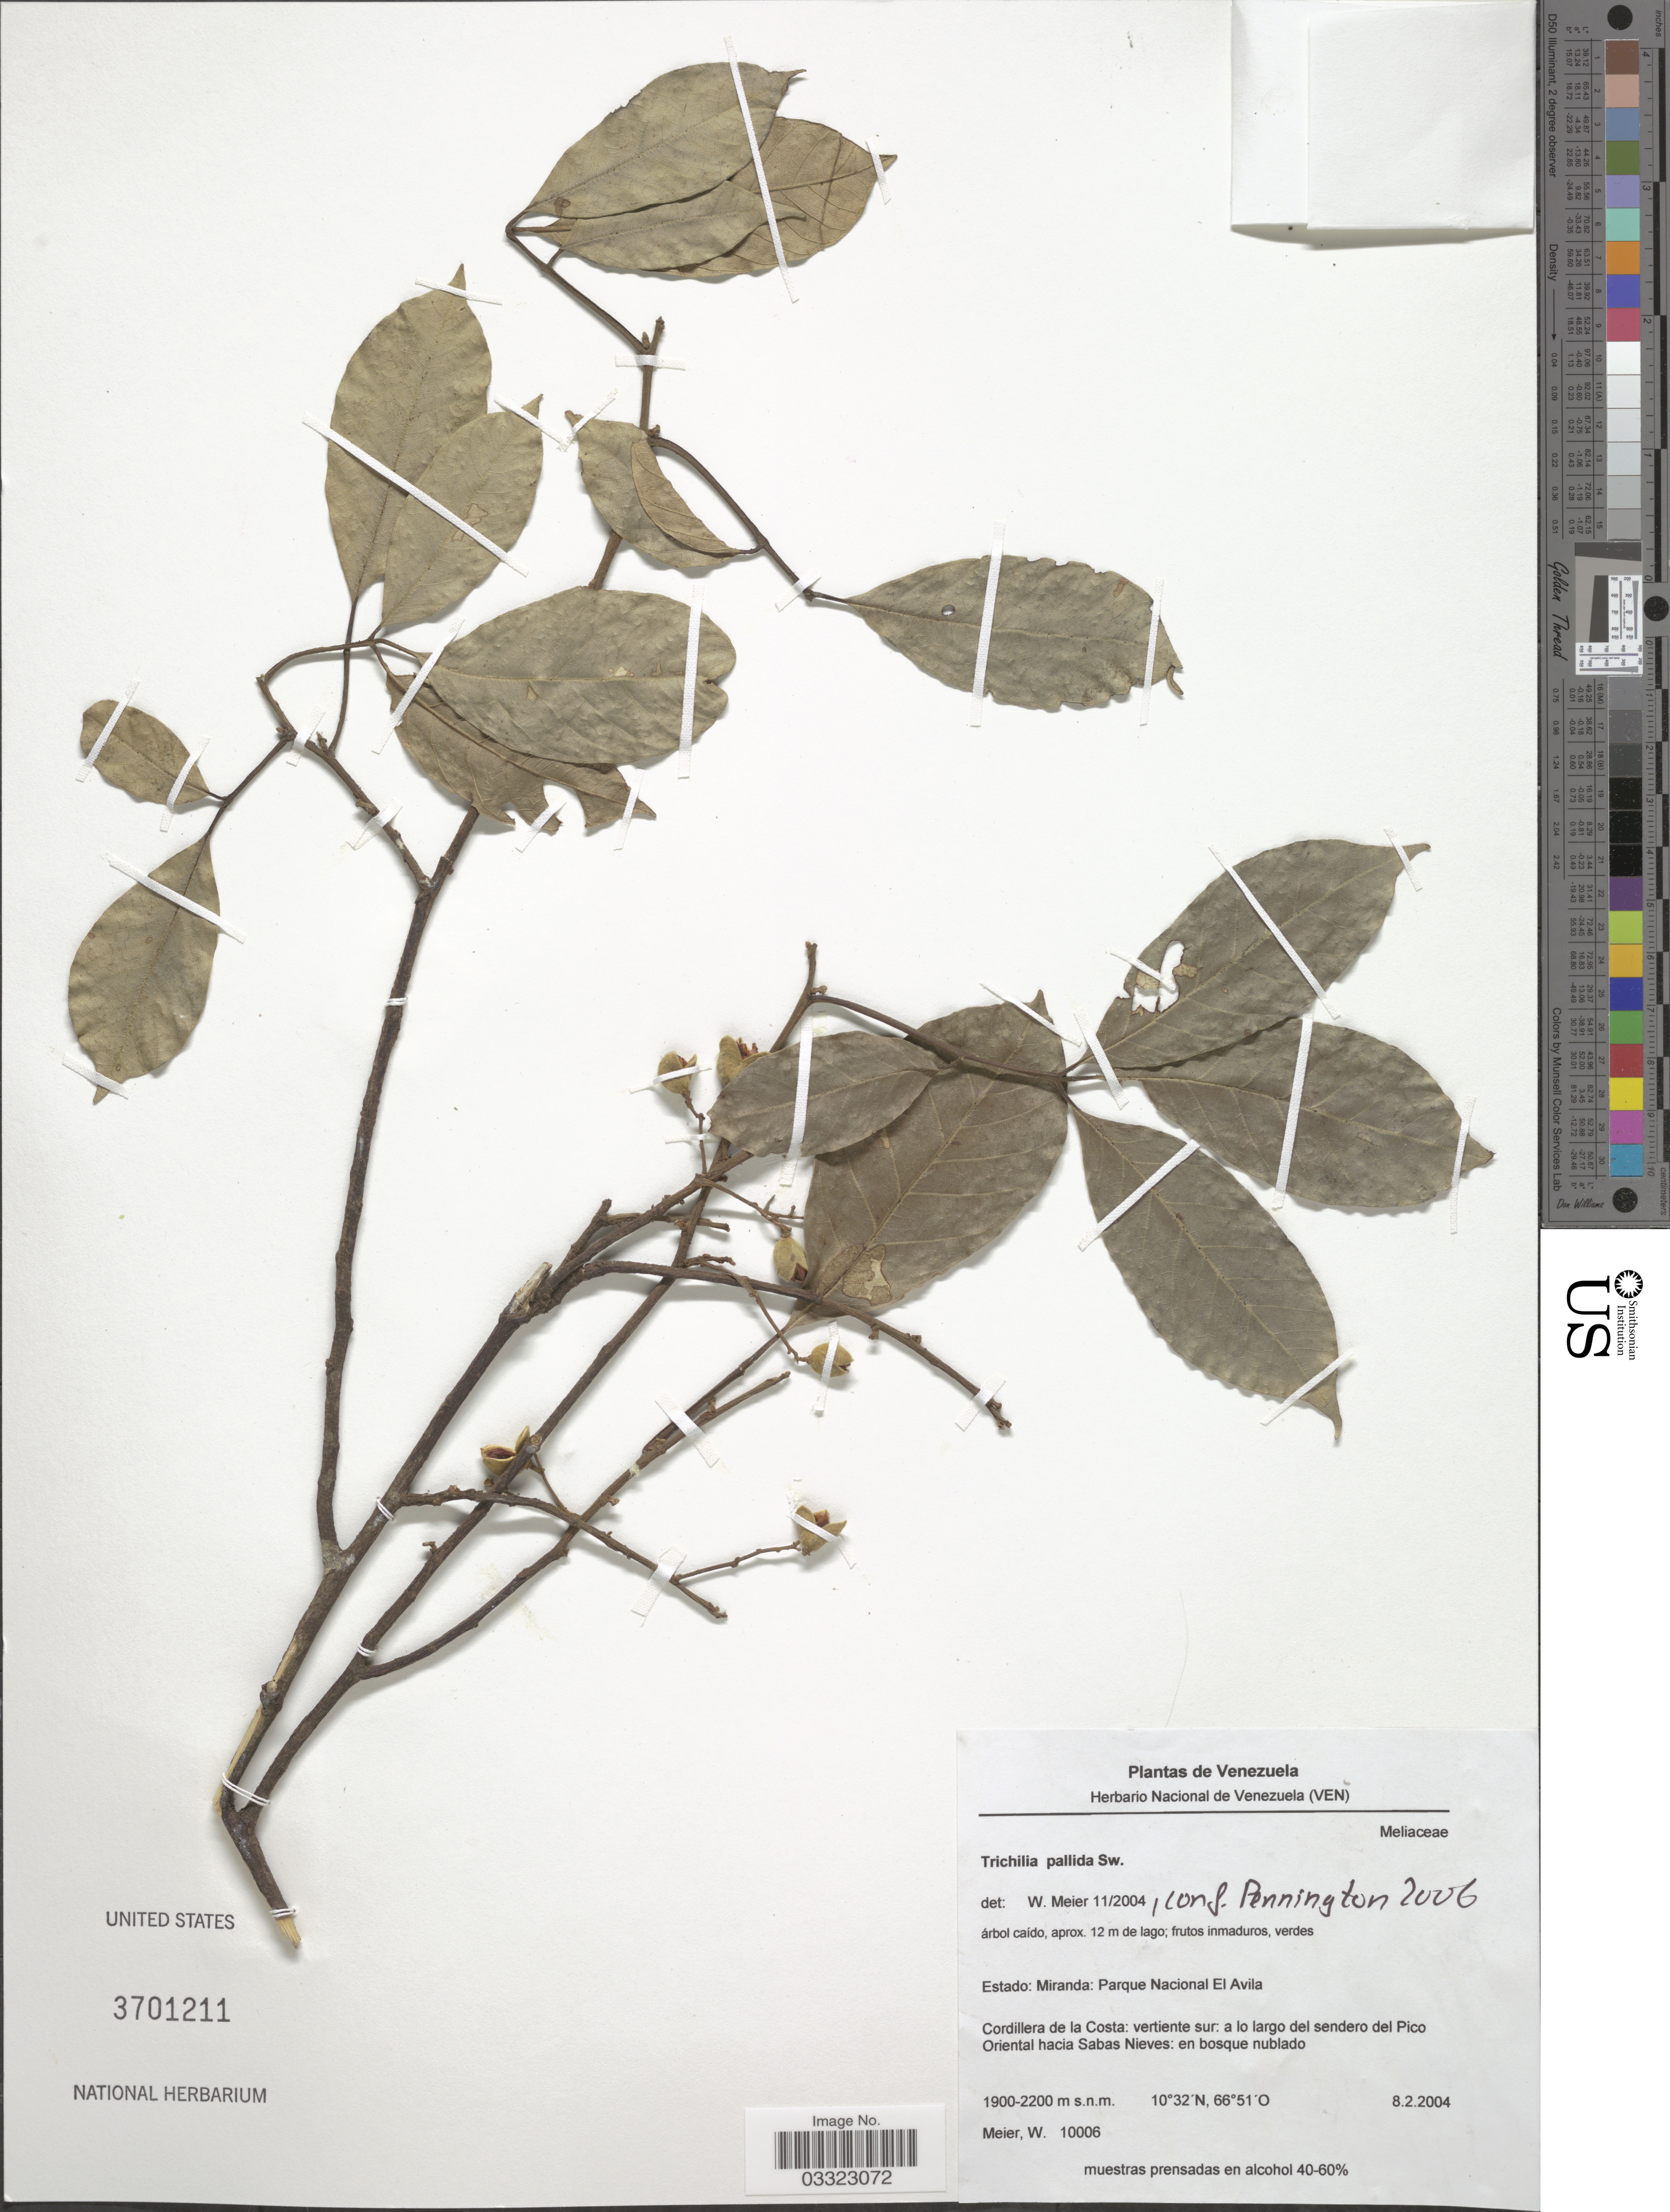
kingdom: Plantae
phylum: Tracheophyta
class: Magnoliopsida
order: Sapindales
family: Meliaceae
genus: Trichilia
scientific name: Trichilia pallida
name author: Sw.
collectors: W. Meier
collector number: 10006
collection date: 2004-02-08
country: Venezuela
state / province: Miranda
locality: Parque Nacional El Avila, Cordillera de la Costa: vertiente sur: a lo largo del sendero del Pico Oriental hacia Sabas Nieves.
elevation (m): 1900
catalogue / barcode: US 3701211